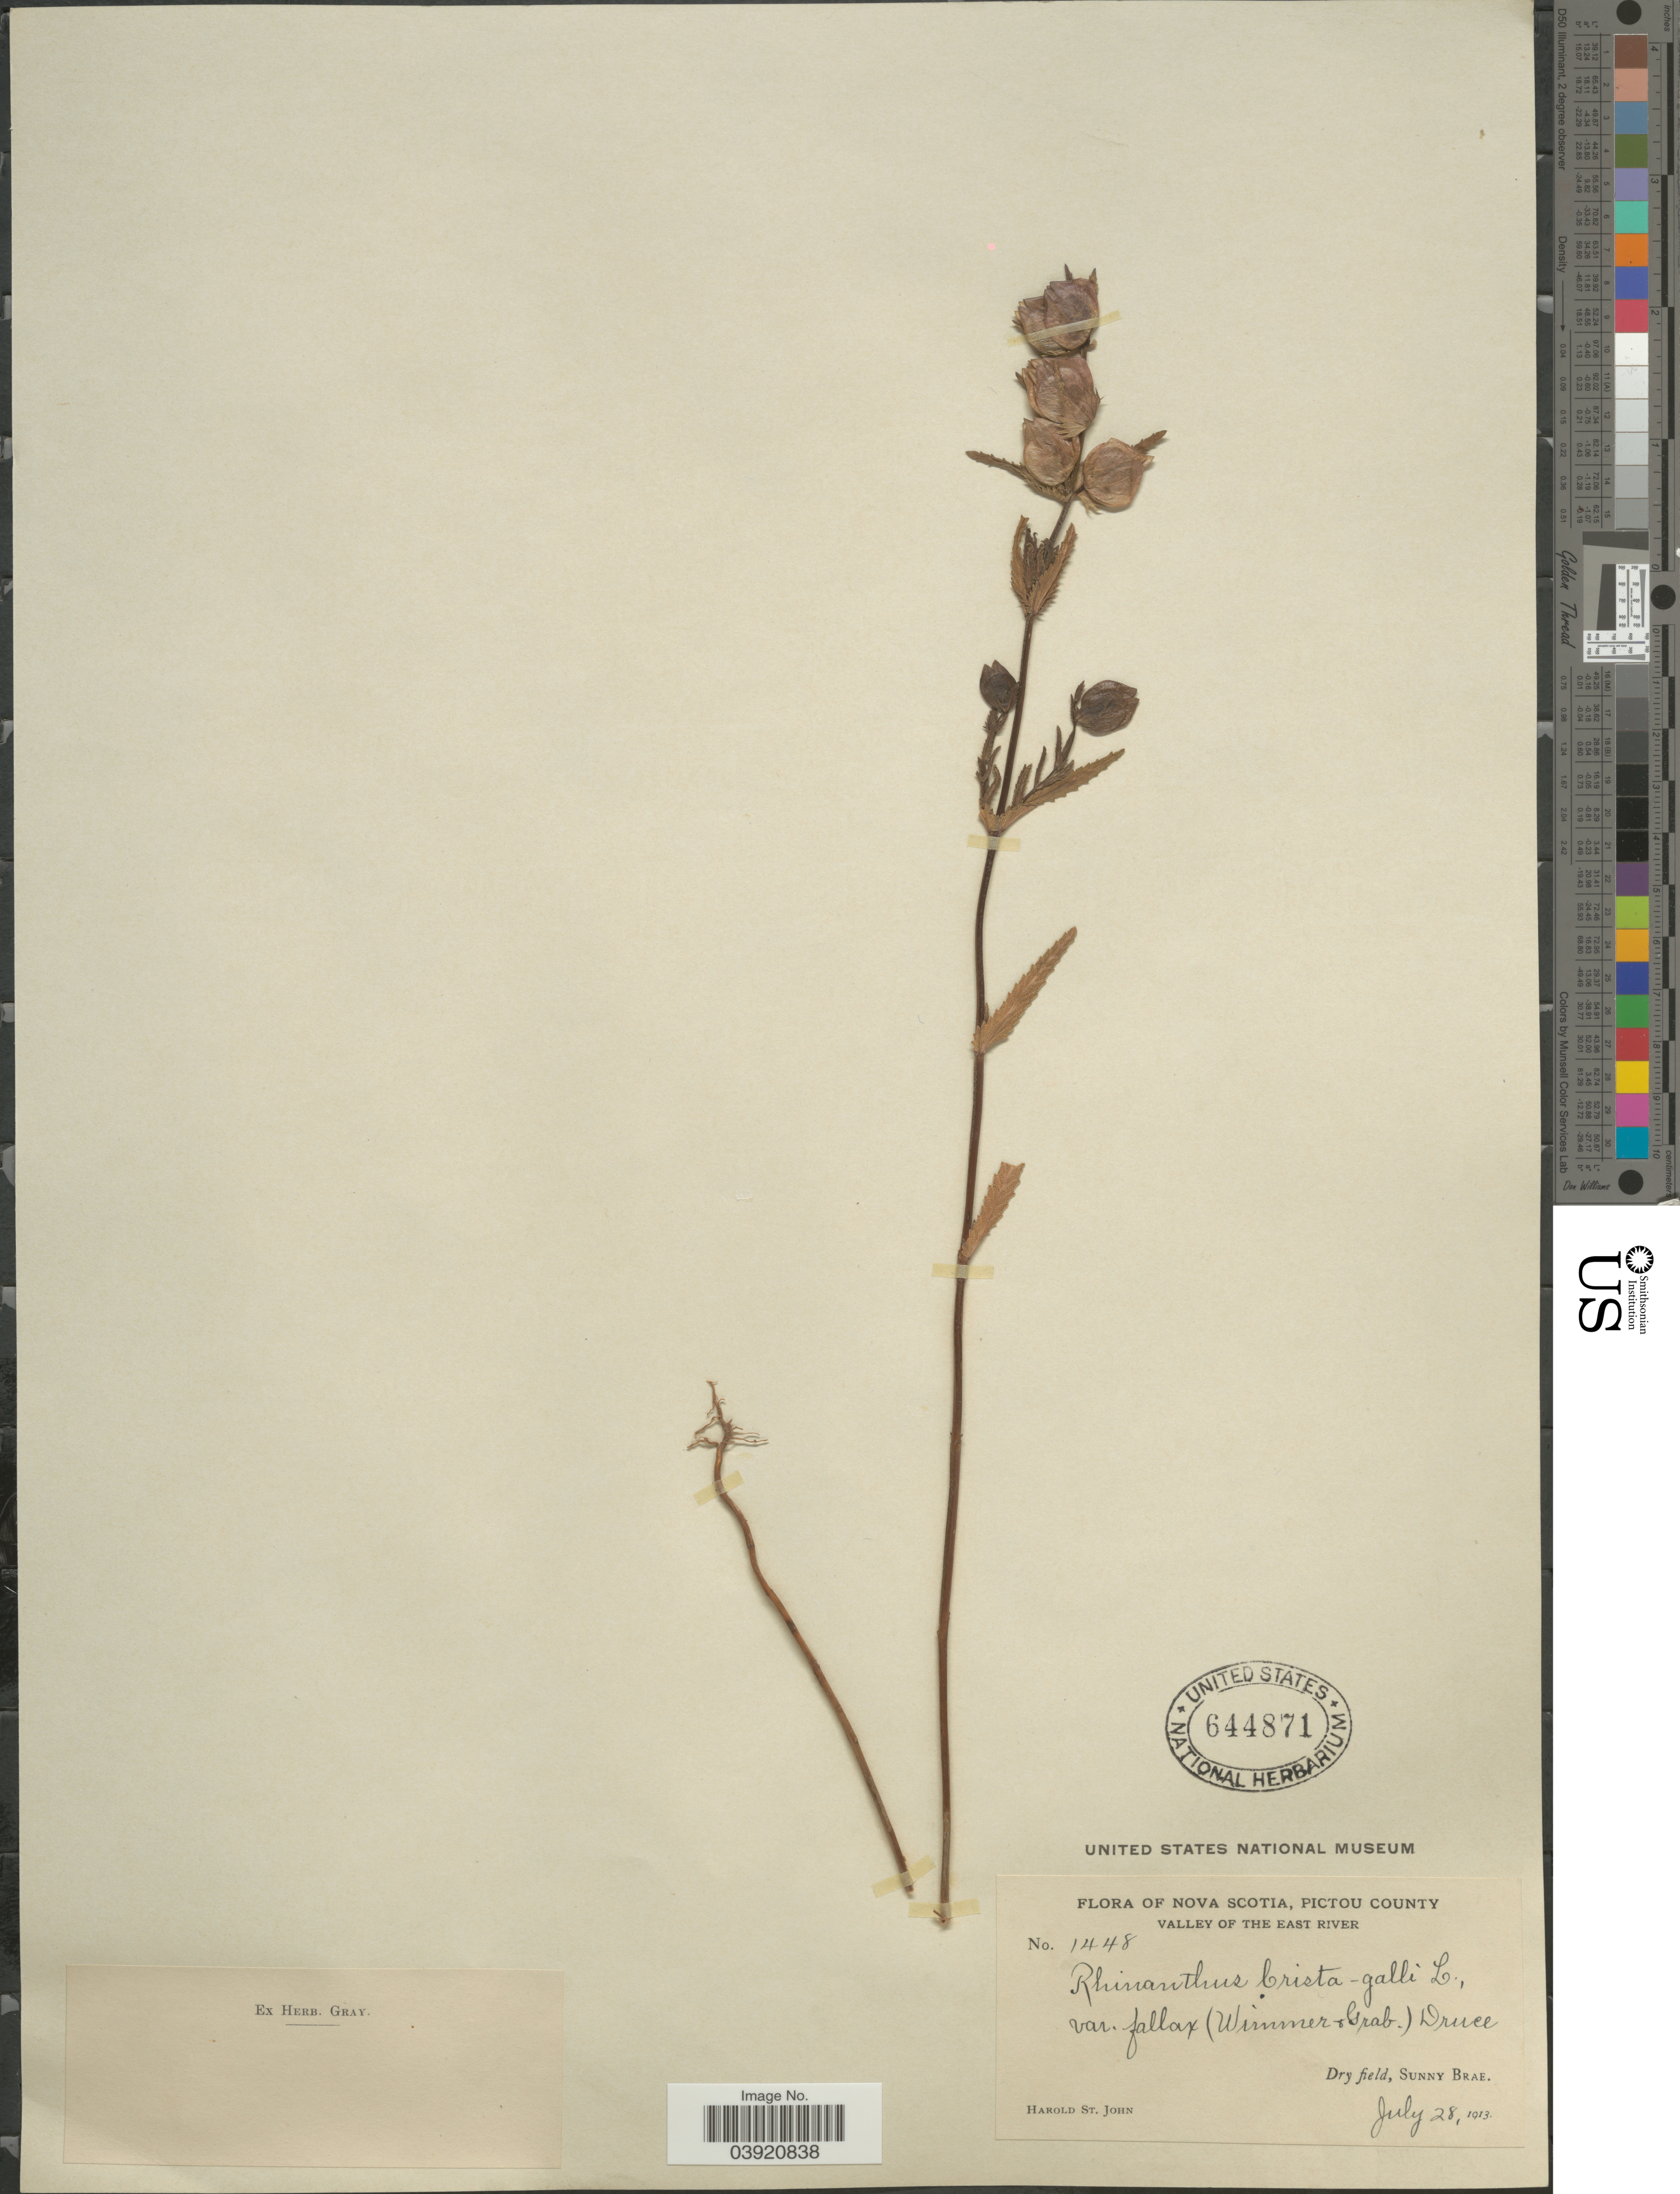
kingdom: Plantae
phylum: Tracheophyta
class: Magnoliopsida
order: Lamiales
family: Orobanchaceae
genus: Rhinanthus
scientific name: Rhinanthus crista-galli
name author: L.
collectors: H. St. John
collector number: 1448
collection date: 1913-07-28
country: Canada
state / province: Nova Scotia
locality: Pictou County. Valley of the East River. Dry field, Sunny Brae.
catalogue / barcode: US 644871